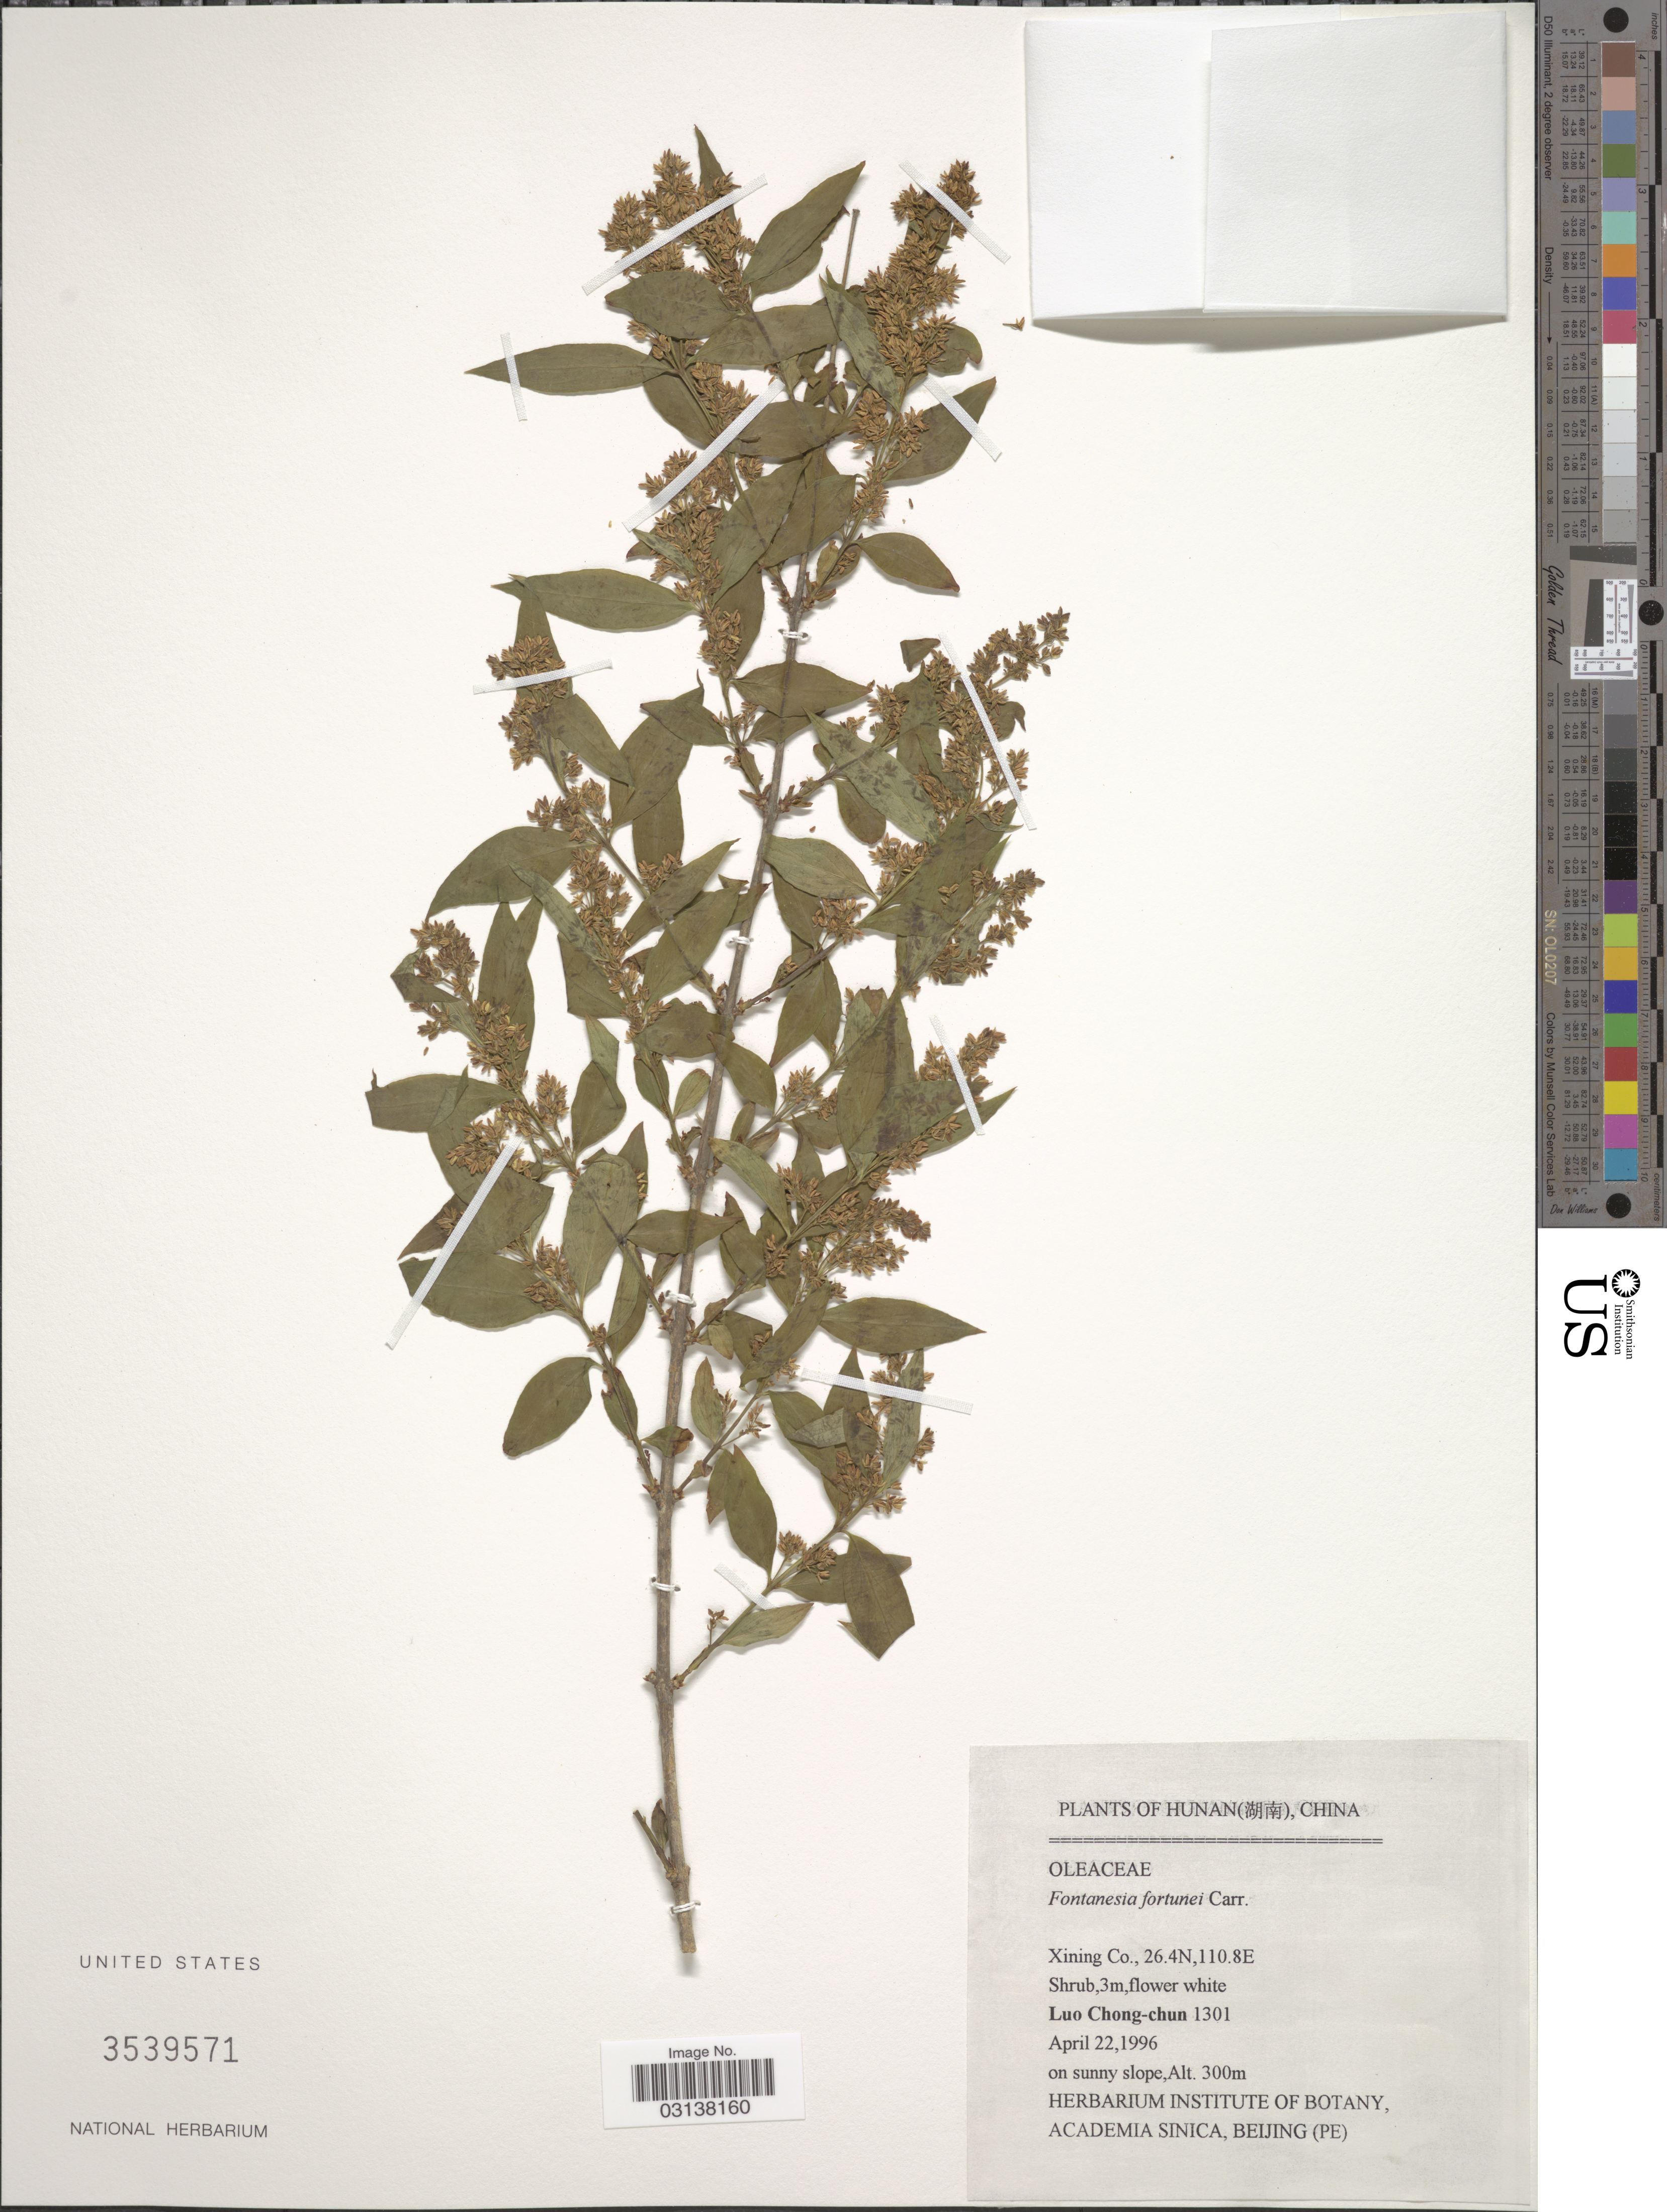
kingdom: Plantae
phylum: Tracheophyta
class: Magnoliopsida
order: Lamiales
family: Oleaceae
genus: Fontanesia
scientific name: Fontanesia fortunei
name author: Carrière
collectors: L. Chong-Chun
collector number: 1301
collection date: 1996-04-22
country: China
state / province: Hunan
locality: Xining Co.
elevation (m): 300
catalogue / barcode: US 3539571